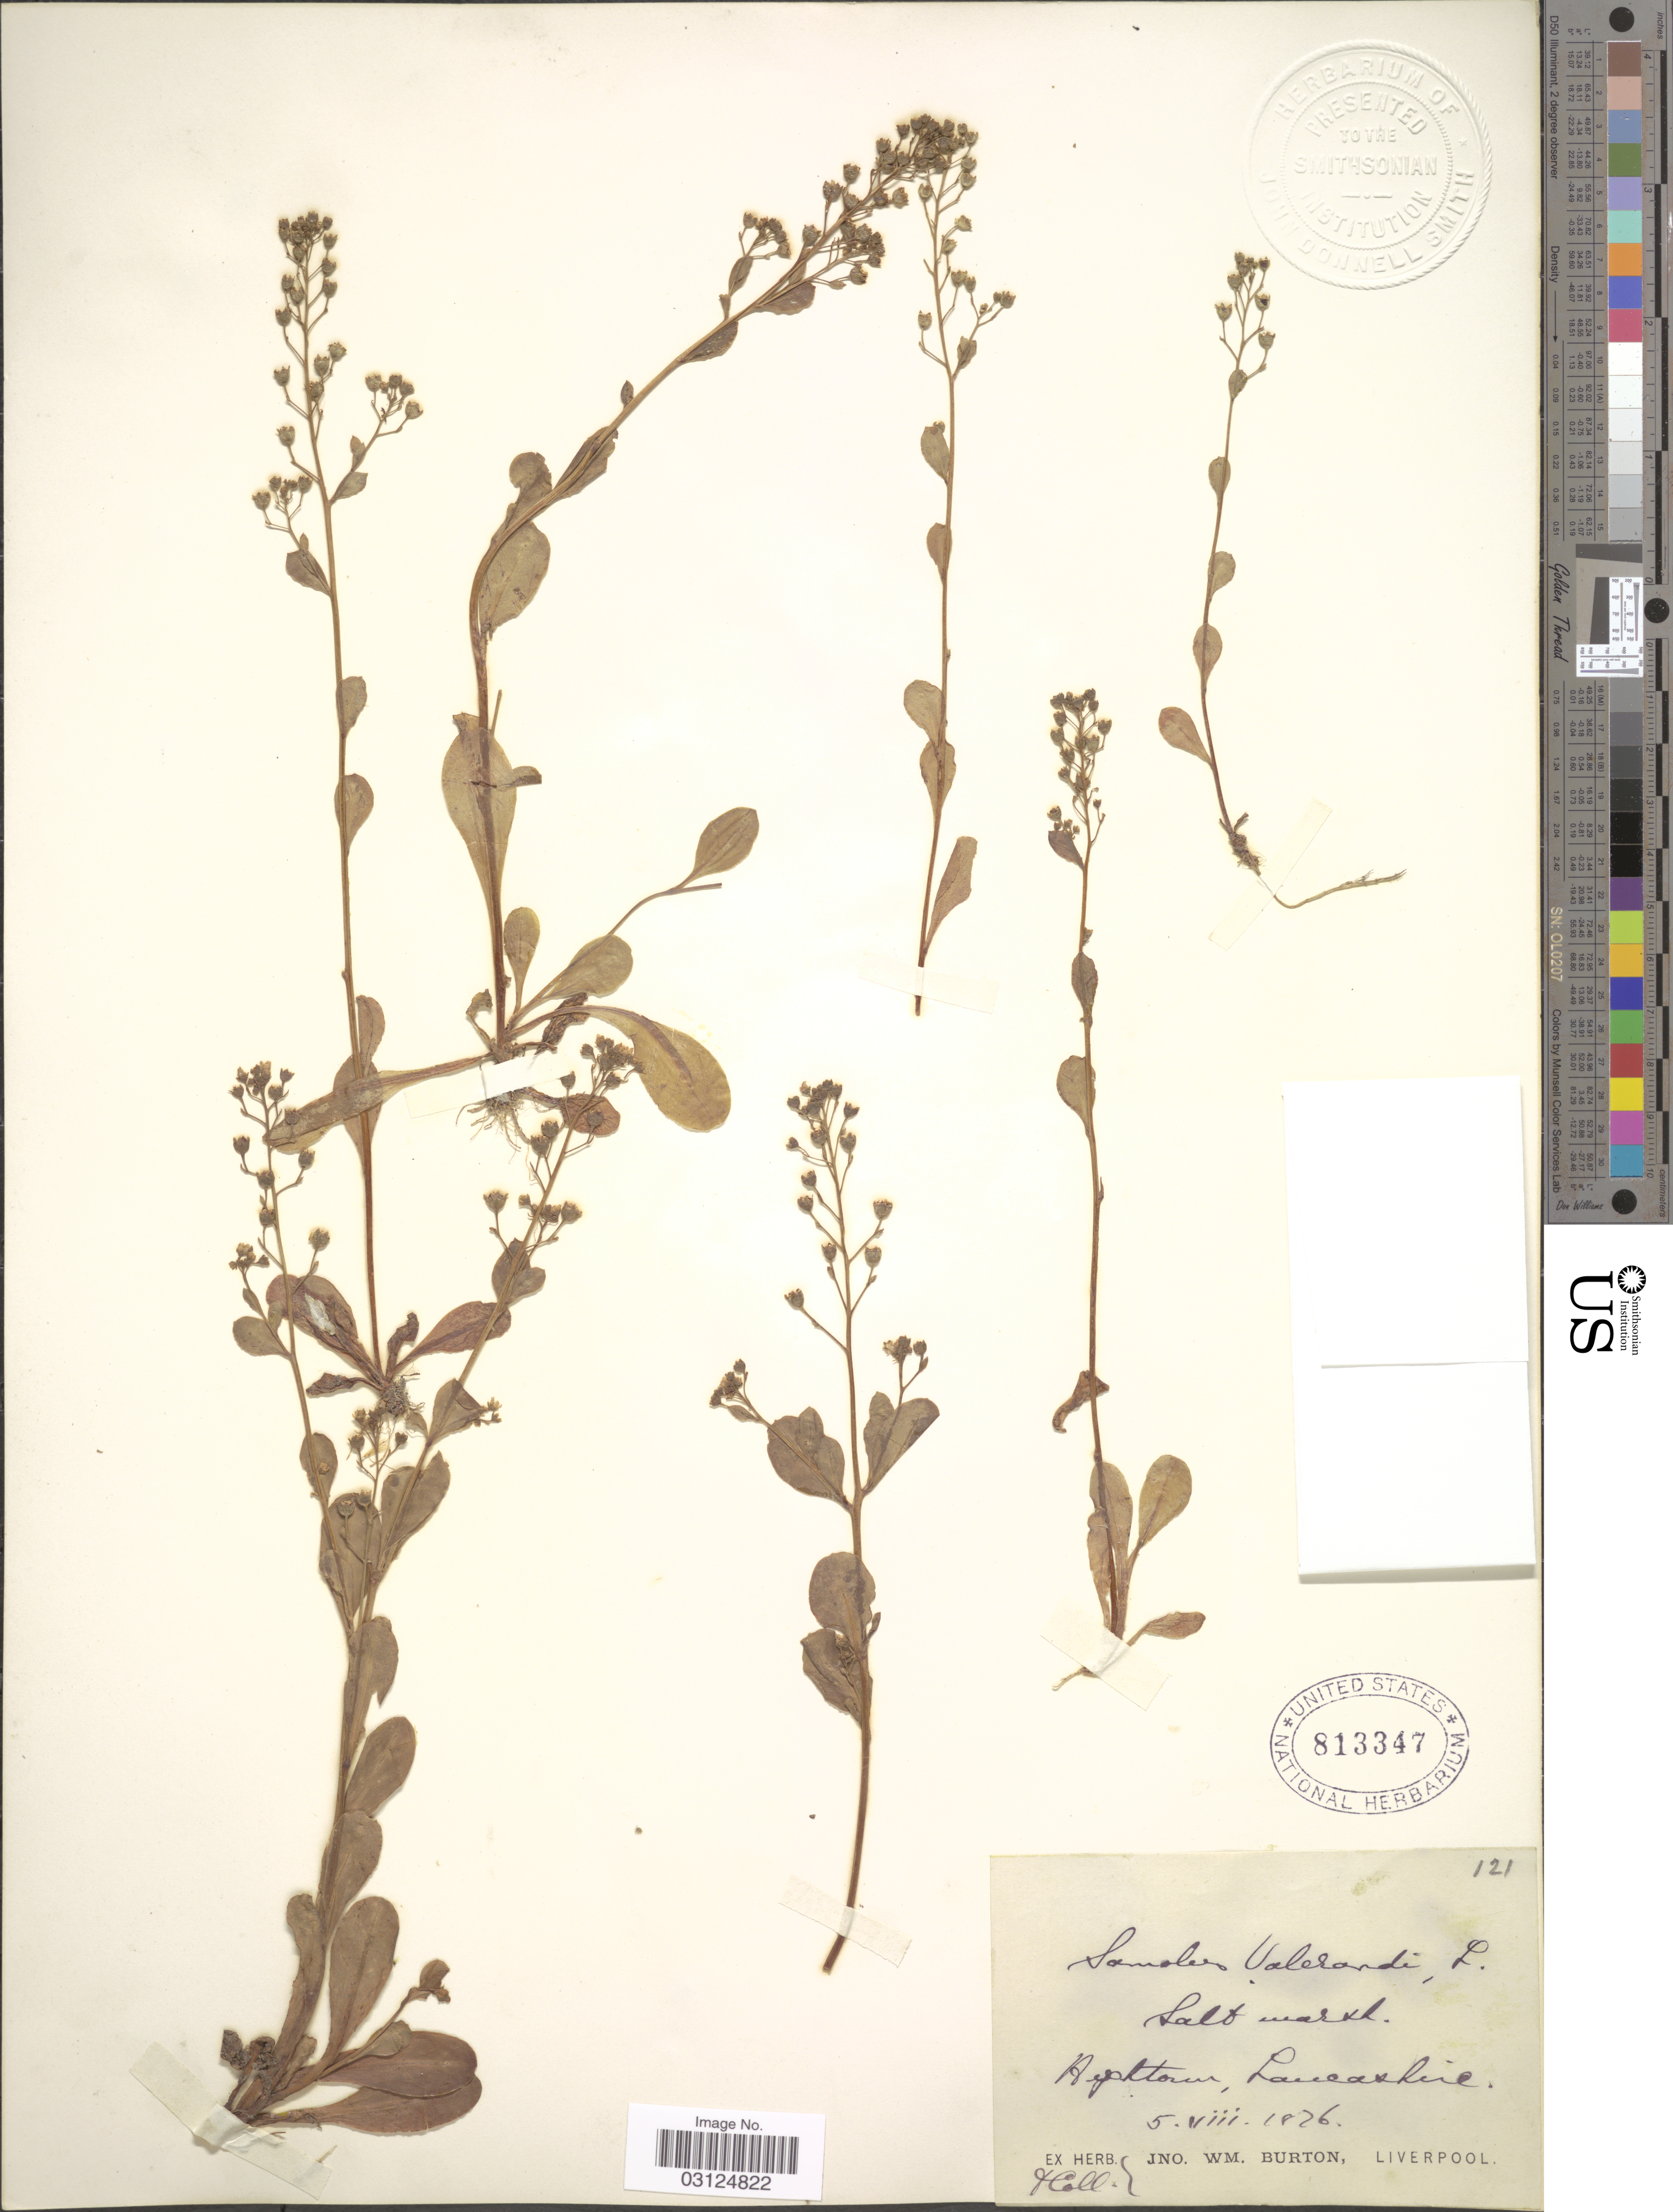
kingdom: Plantae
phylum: Tracheophyta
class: Magnoliopsida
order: Ericales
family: Primulaceae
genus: Samolus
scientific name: Samolus valerandi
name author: L.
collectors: J. Burton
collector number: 121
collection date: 1826-08-05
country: United Kingdom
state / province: England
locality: Aughtown, Lancashire.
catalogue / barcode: US 813347